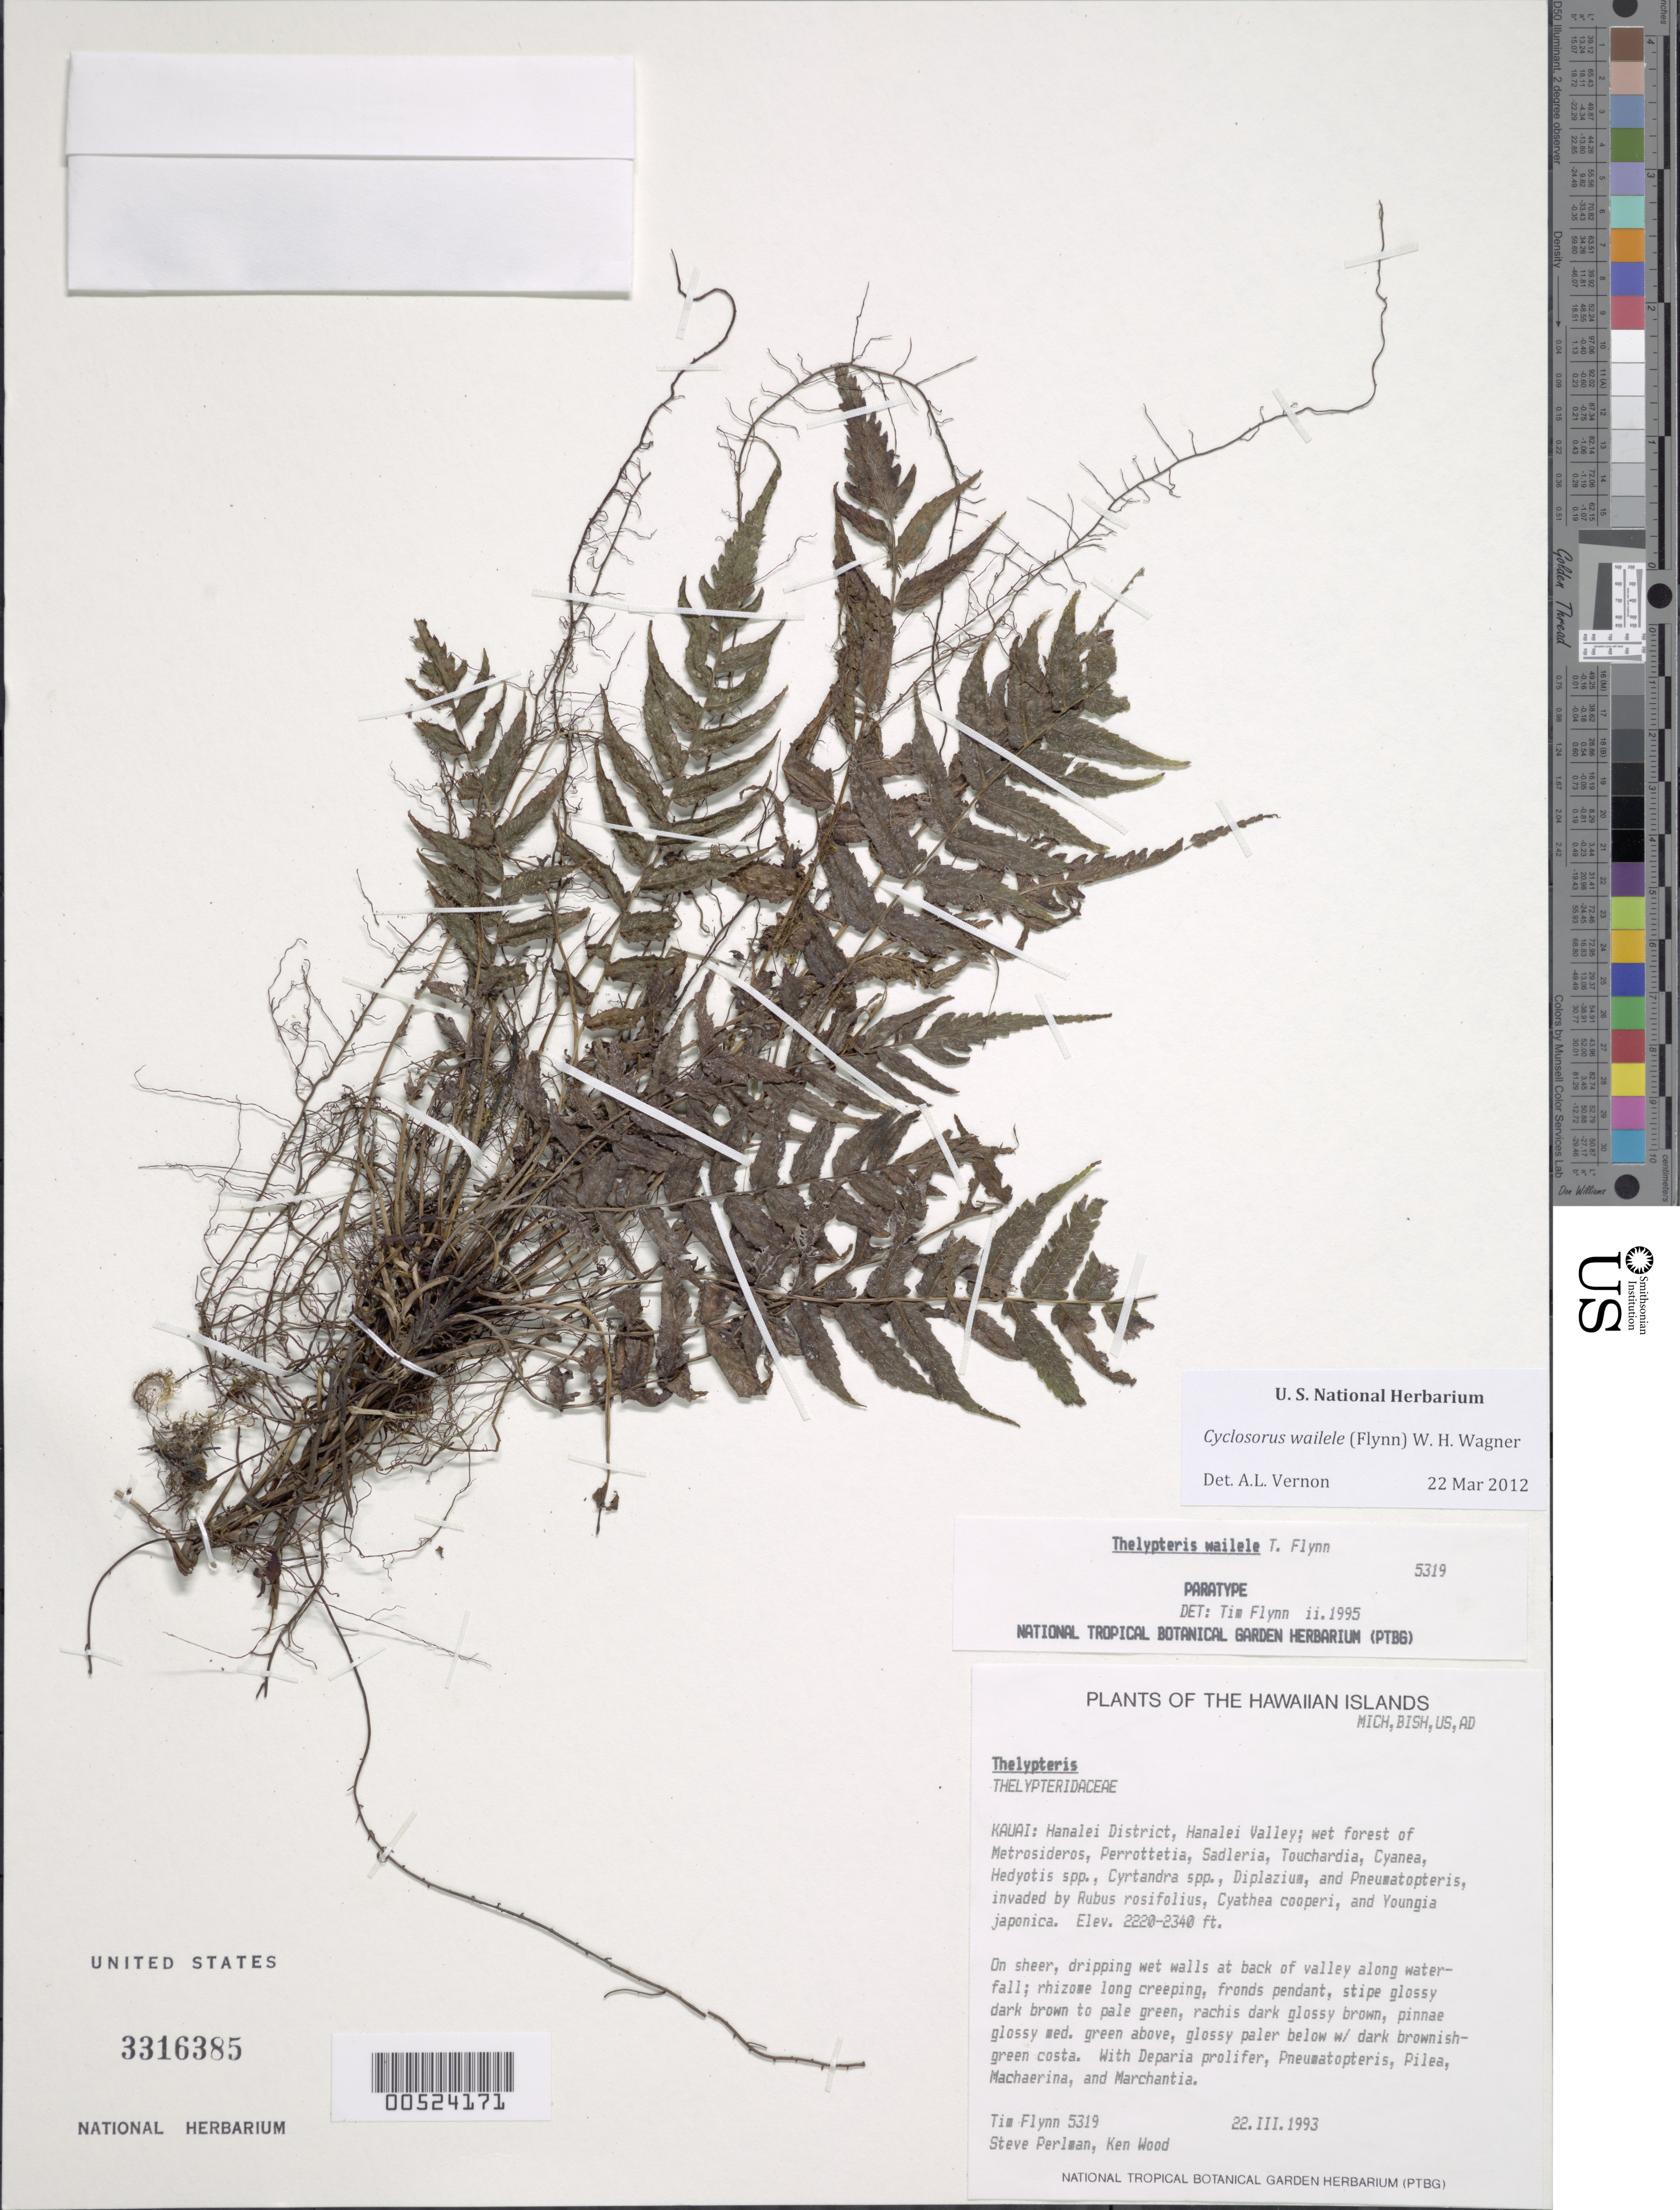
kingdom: Plantae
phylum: Tracheophyta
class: Polypodiopsida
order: Polypodiales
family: Thelypteridaceae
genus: Christella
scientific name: Christella wailele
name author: (Flynn) D.D. Palmer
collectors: T. W. Flynn, S. P. Perlman & K. Wood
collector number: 5319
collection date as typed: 22 Mar 1993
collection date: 1993-03-22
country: United States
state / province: Hawaii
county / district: Kauai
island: Kaua'i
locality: Hanalei Dist, Hanalei Valley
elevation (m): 677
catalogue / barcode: US 3316385